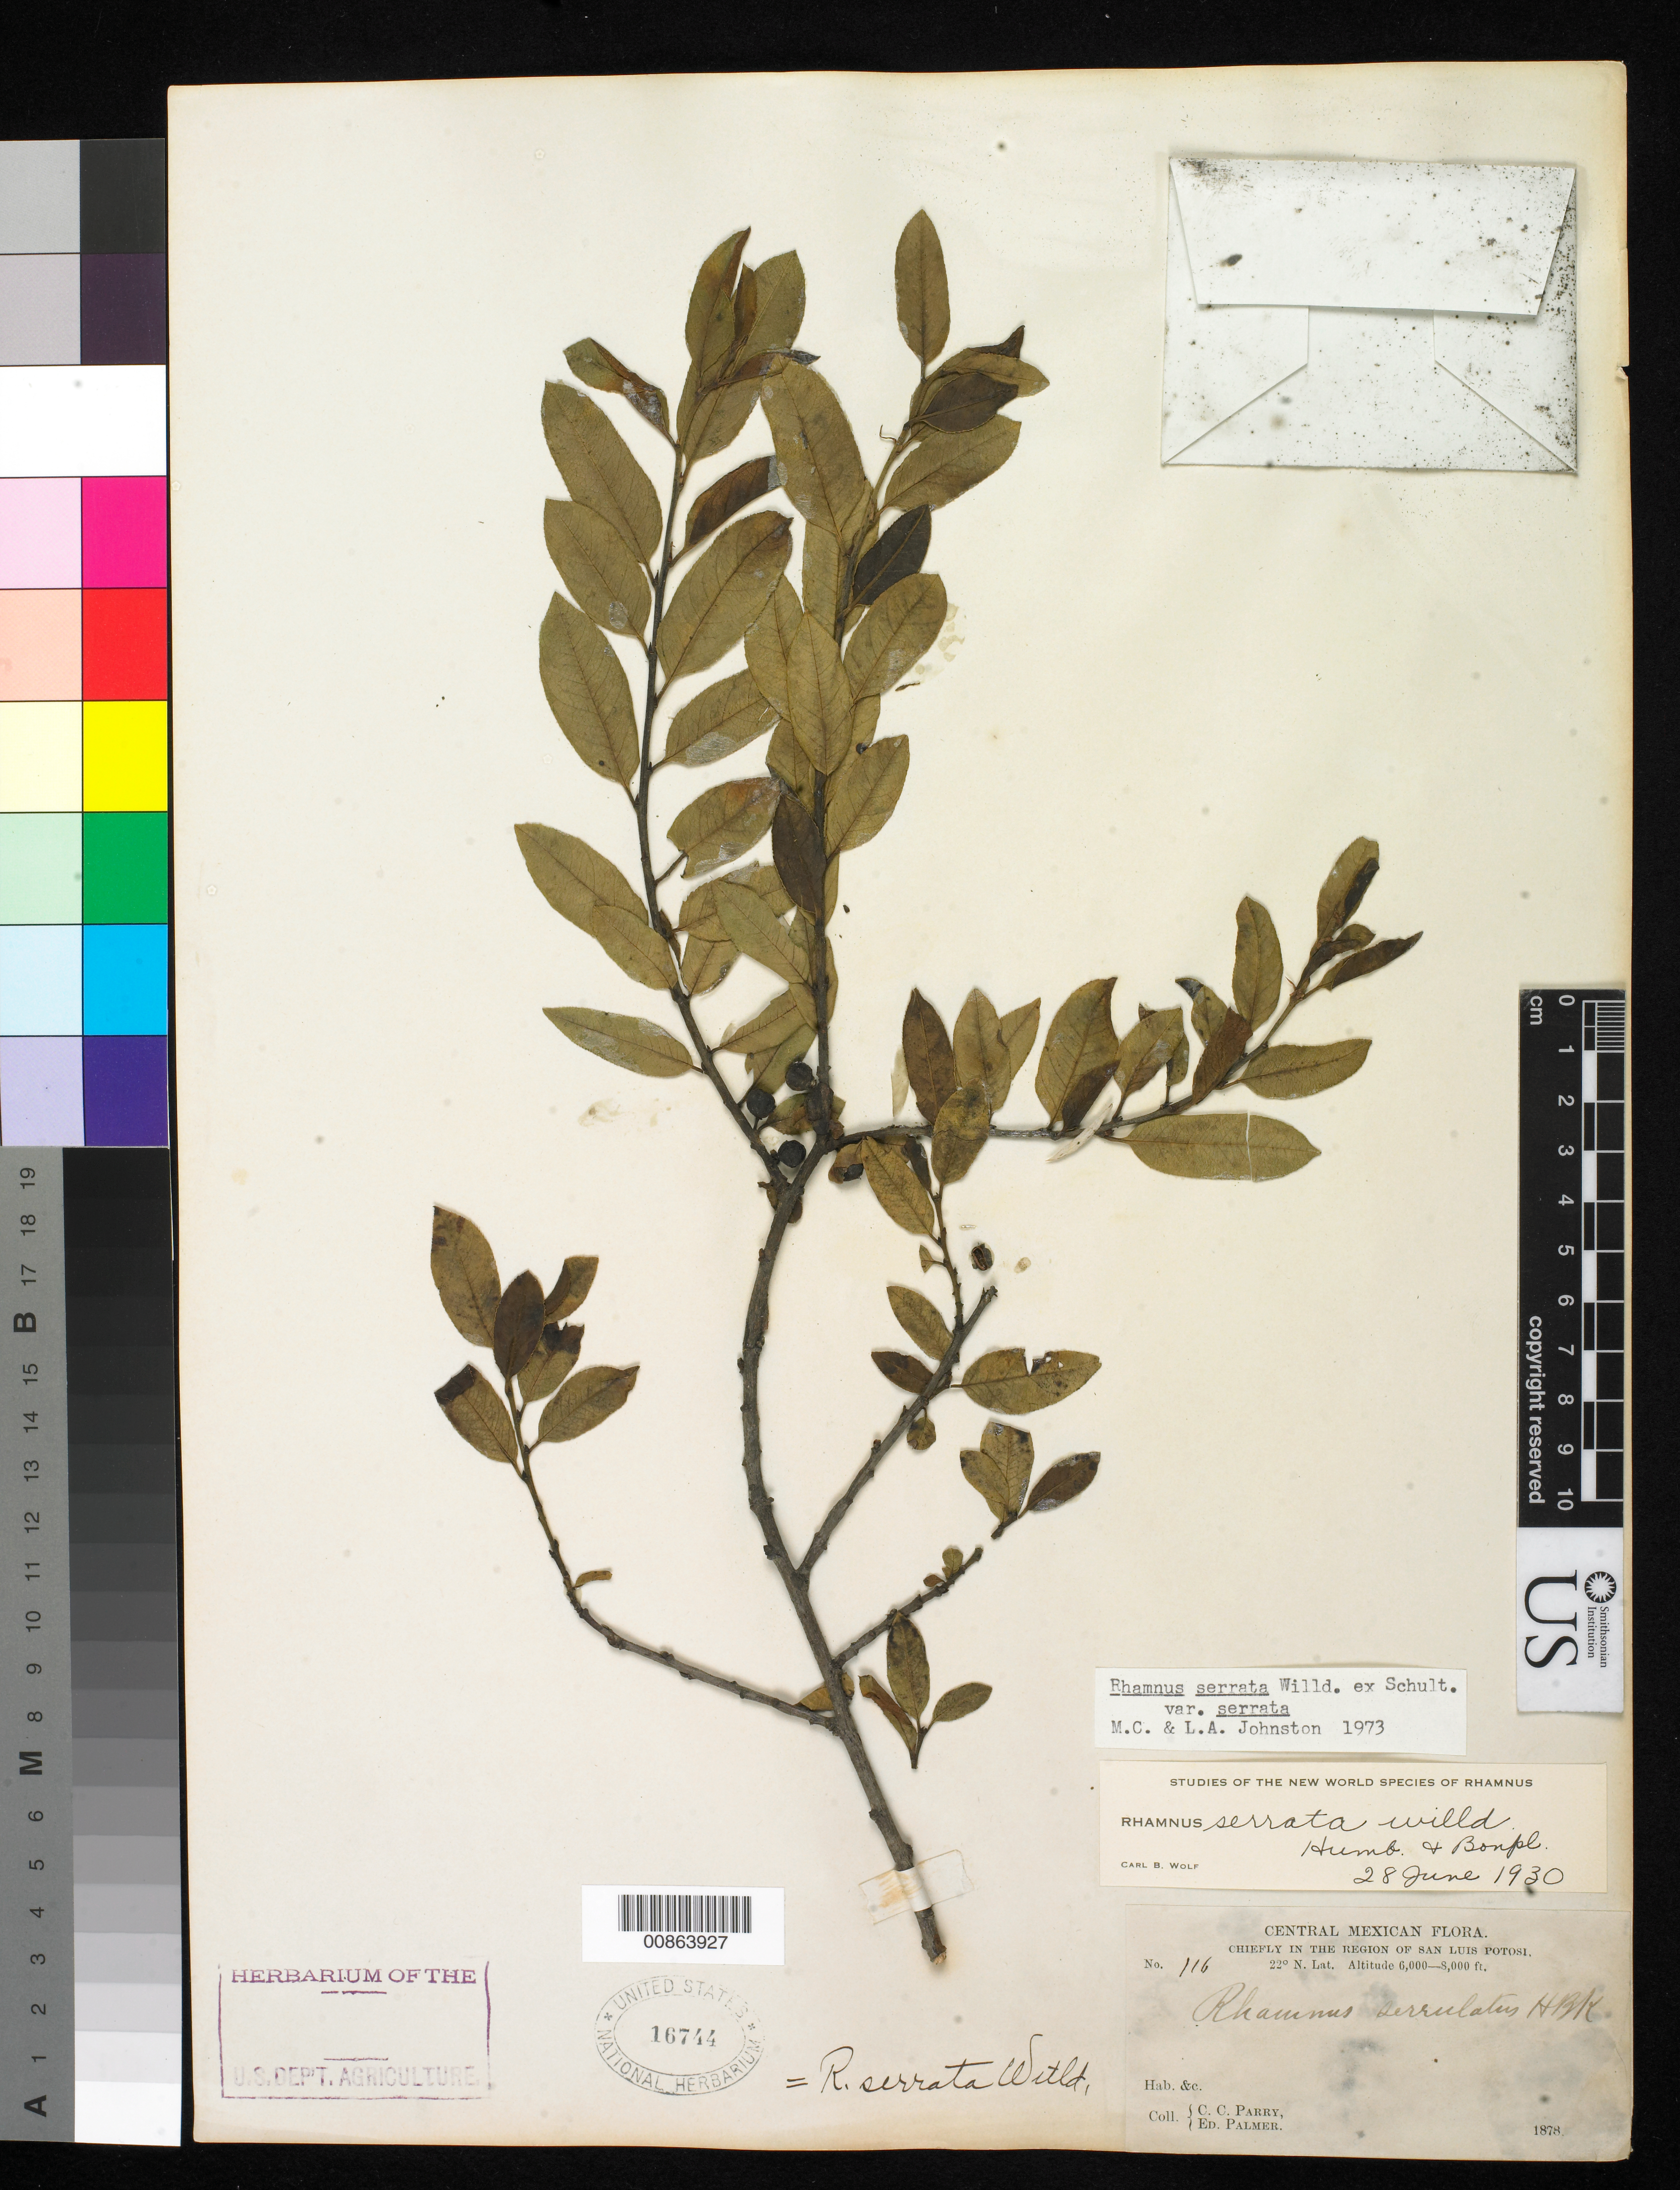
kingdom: Plantae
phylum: Tracheophyta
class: Magnoliopsida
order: Rosales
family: Rhamnaceae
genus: Rhamnus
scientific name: Rhamnus serrata var. serrata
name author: Humb. & Bonpl. ex Willd.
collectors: C. C. Parry & E. Palmer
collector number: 116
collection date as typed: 1878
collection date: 1878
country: Mexico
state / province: San Luis Potosí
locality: Chiefly in the region of San Luis Potosí.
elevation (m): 1829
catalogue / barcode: US 16744